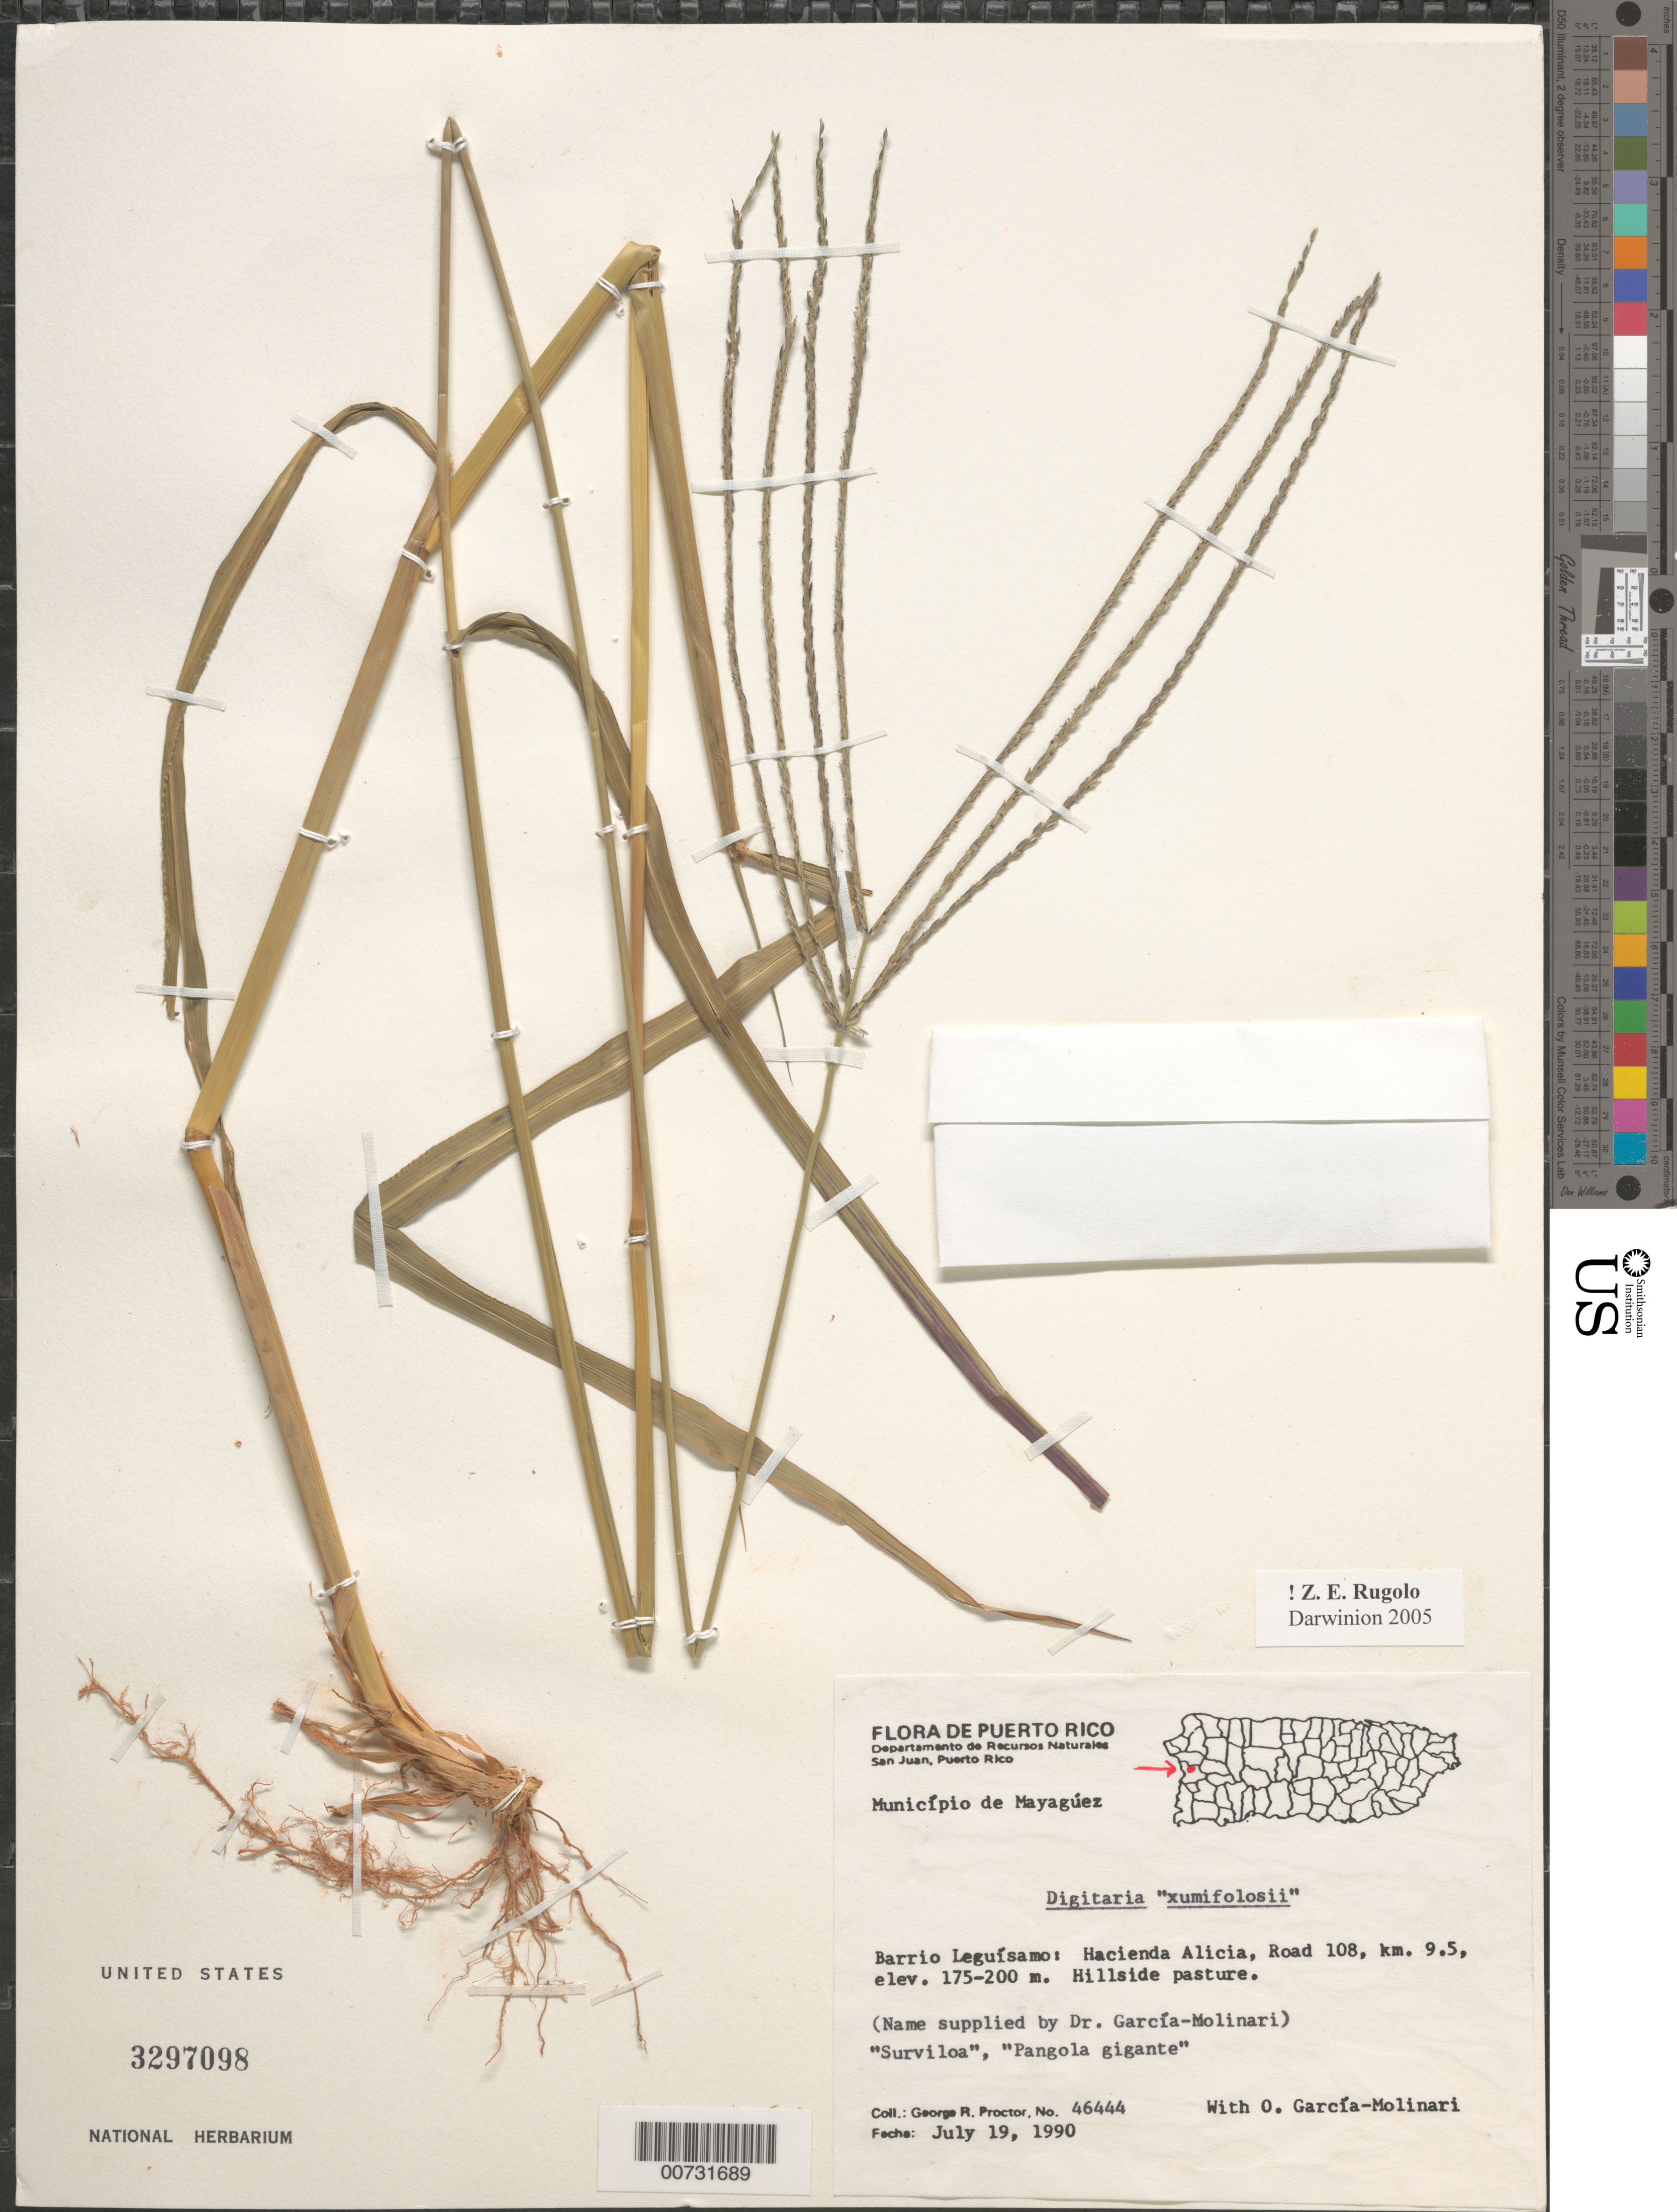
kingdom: Plantae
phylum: Tracheophyta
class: Liliopsida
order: Poales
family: Poaceae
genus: Digitaria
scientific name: Digitaria x umfolozi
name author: D.W. Hall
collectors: G. R. Proctor & O. García-Molinari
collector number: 46444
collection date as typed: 19 Jul 1990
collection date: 1990-07-19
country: Puerto Rico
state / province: Mayagüez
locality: Mun. Mayaguez; Barrio Leguisamo, Hacienda Alicia, Rd. 108, km 9.5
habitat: Hillside pasture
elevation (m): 175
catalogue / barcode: US 3297098